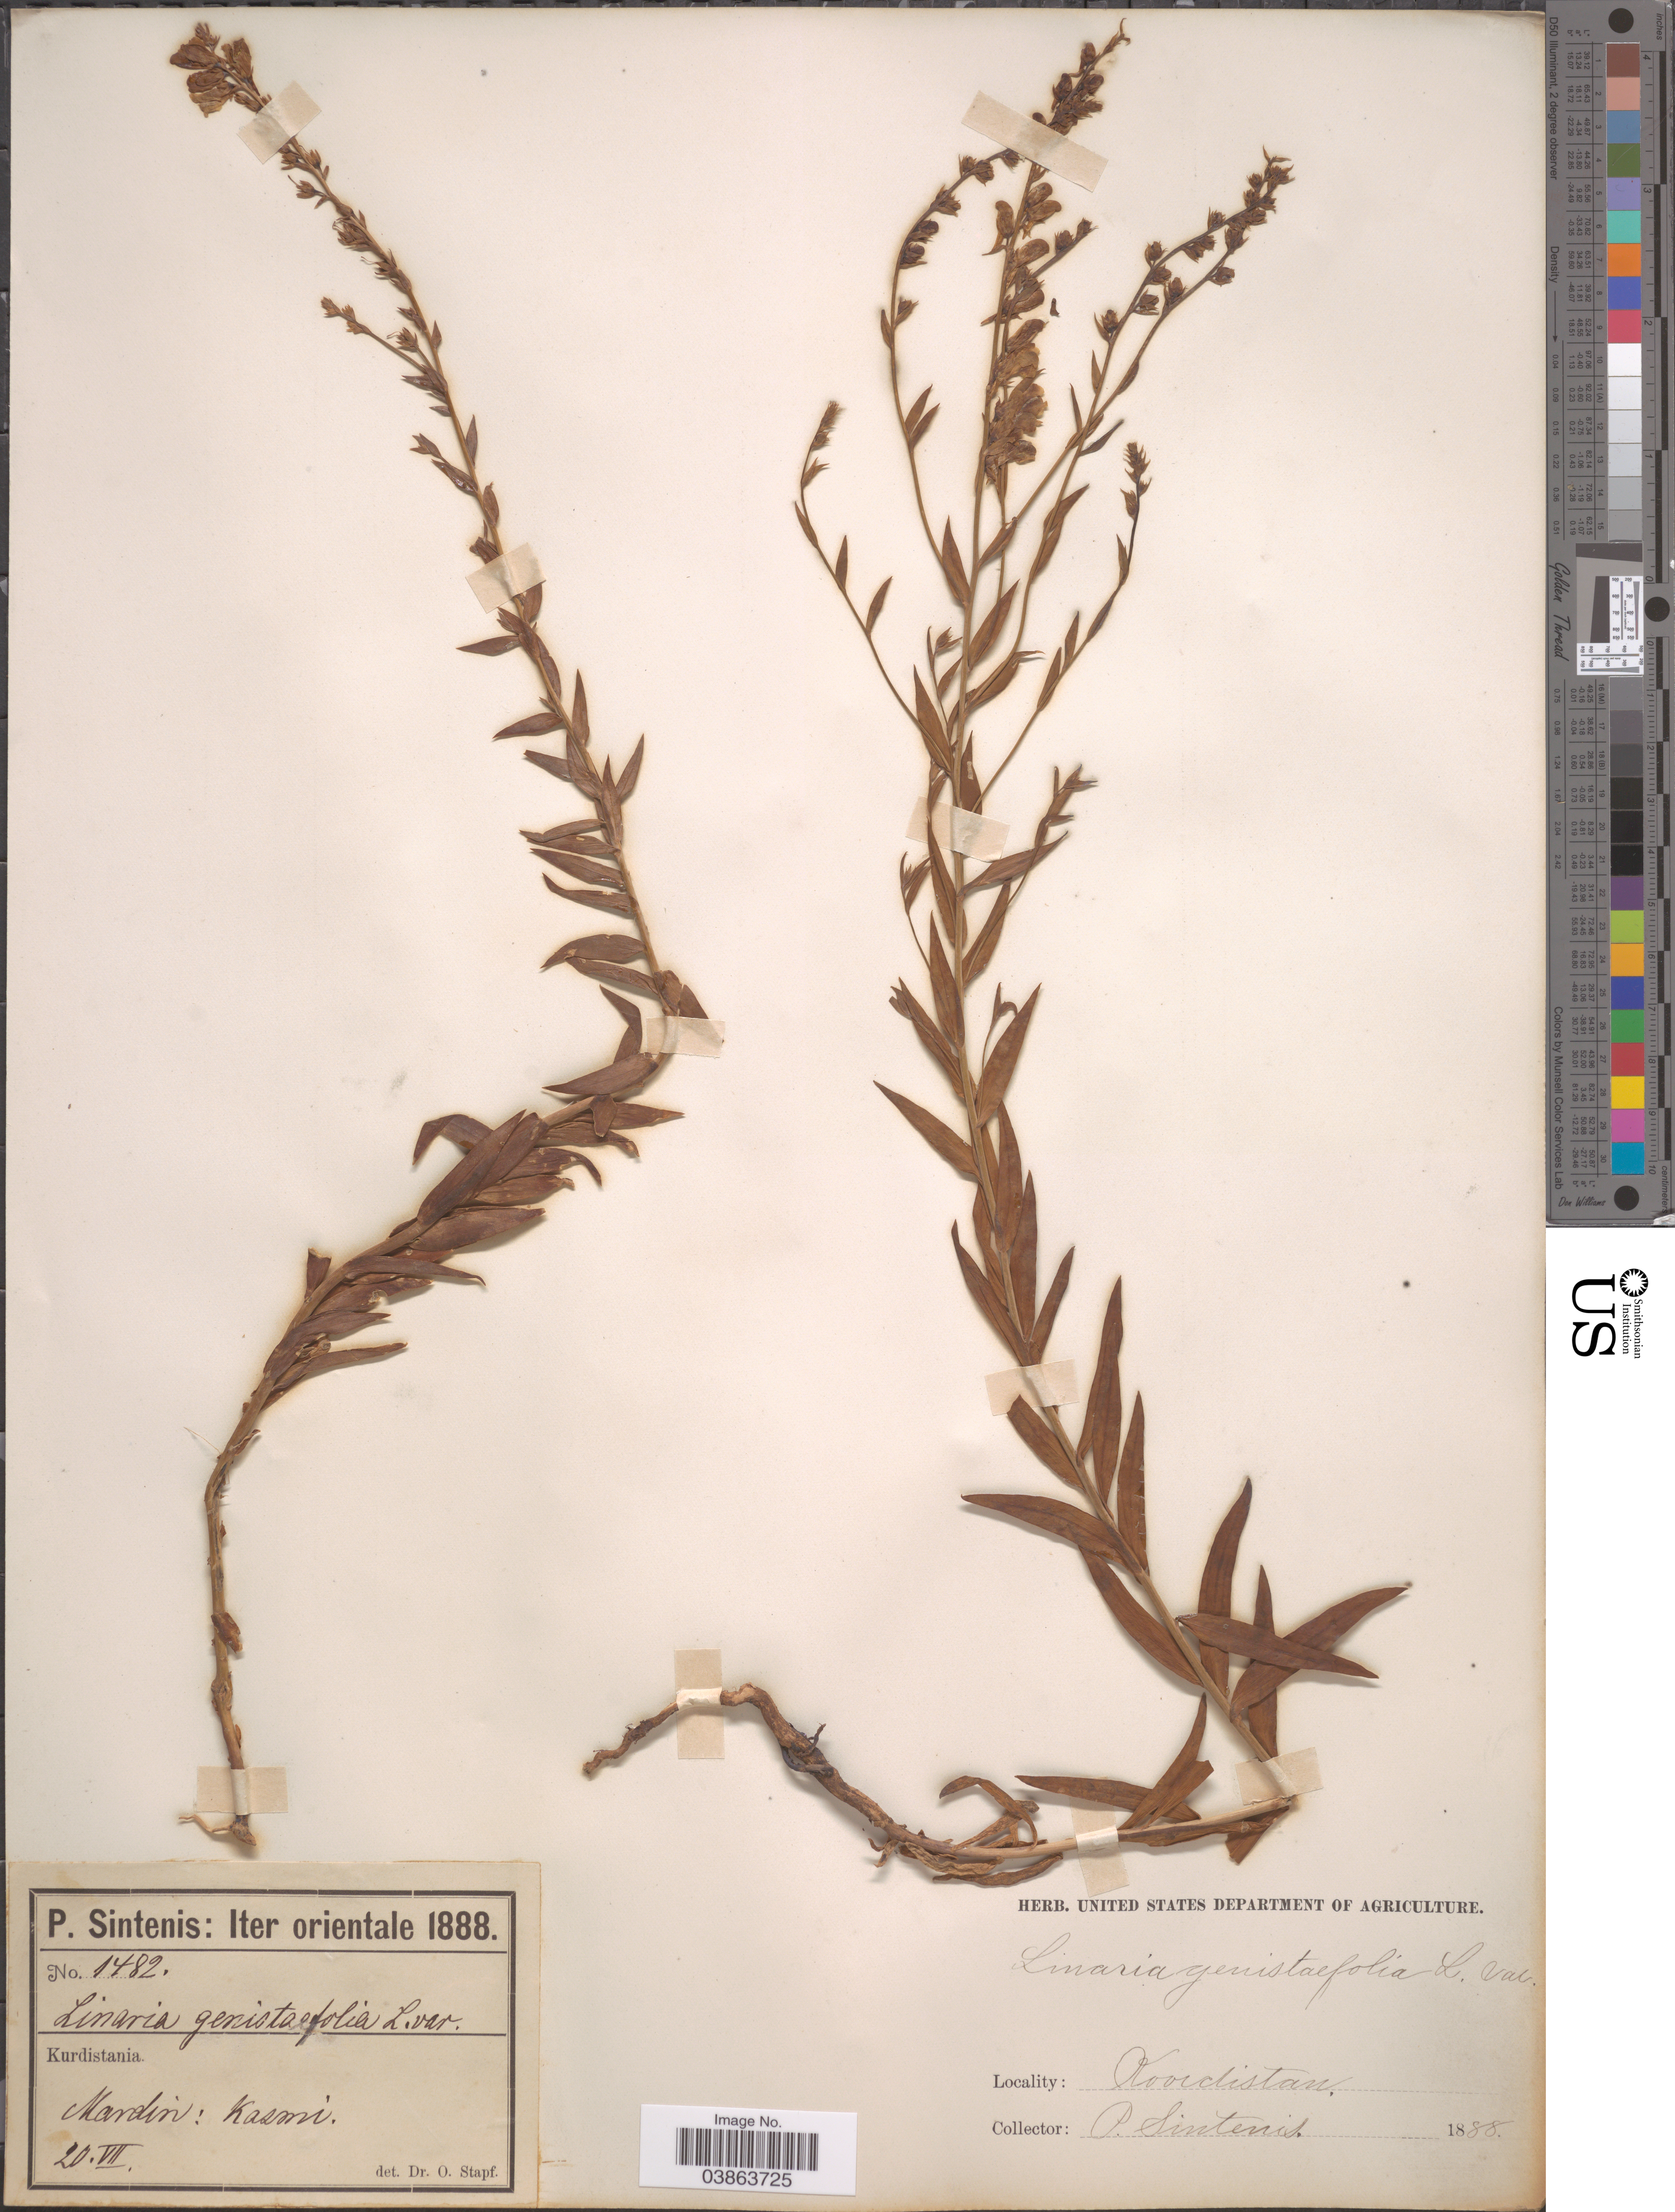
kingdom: Plantae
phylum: Tracheophyta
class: Magnoliopsida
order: Lamiales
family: Plantaginaceae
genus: Linaria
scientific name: Linaria genistifolia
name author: (L.) Mill.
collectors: P. Sintenis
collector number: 1482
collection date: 1888-07-20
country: Turkey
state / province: Mardin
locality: Iter orientale. Kurdistania. Mardin: Kasmi.